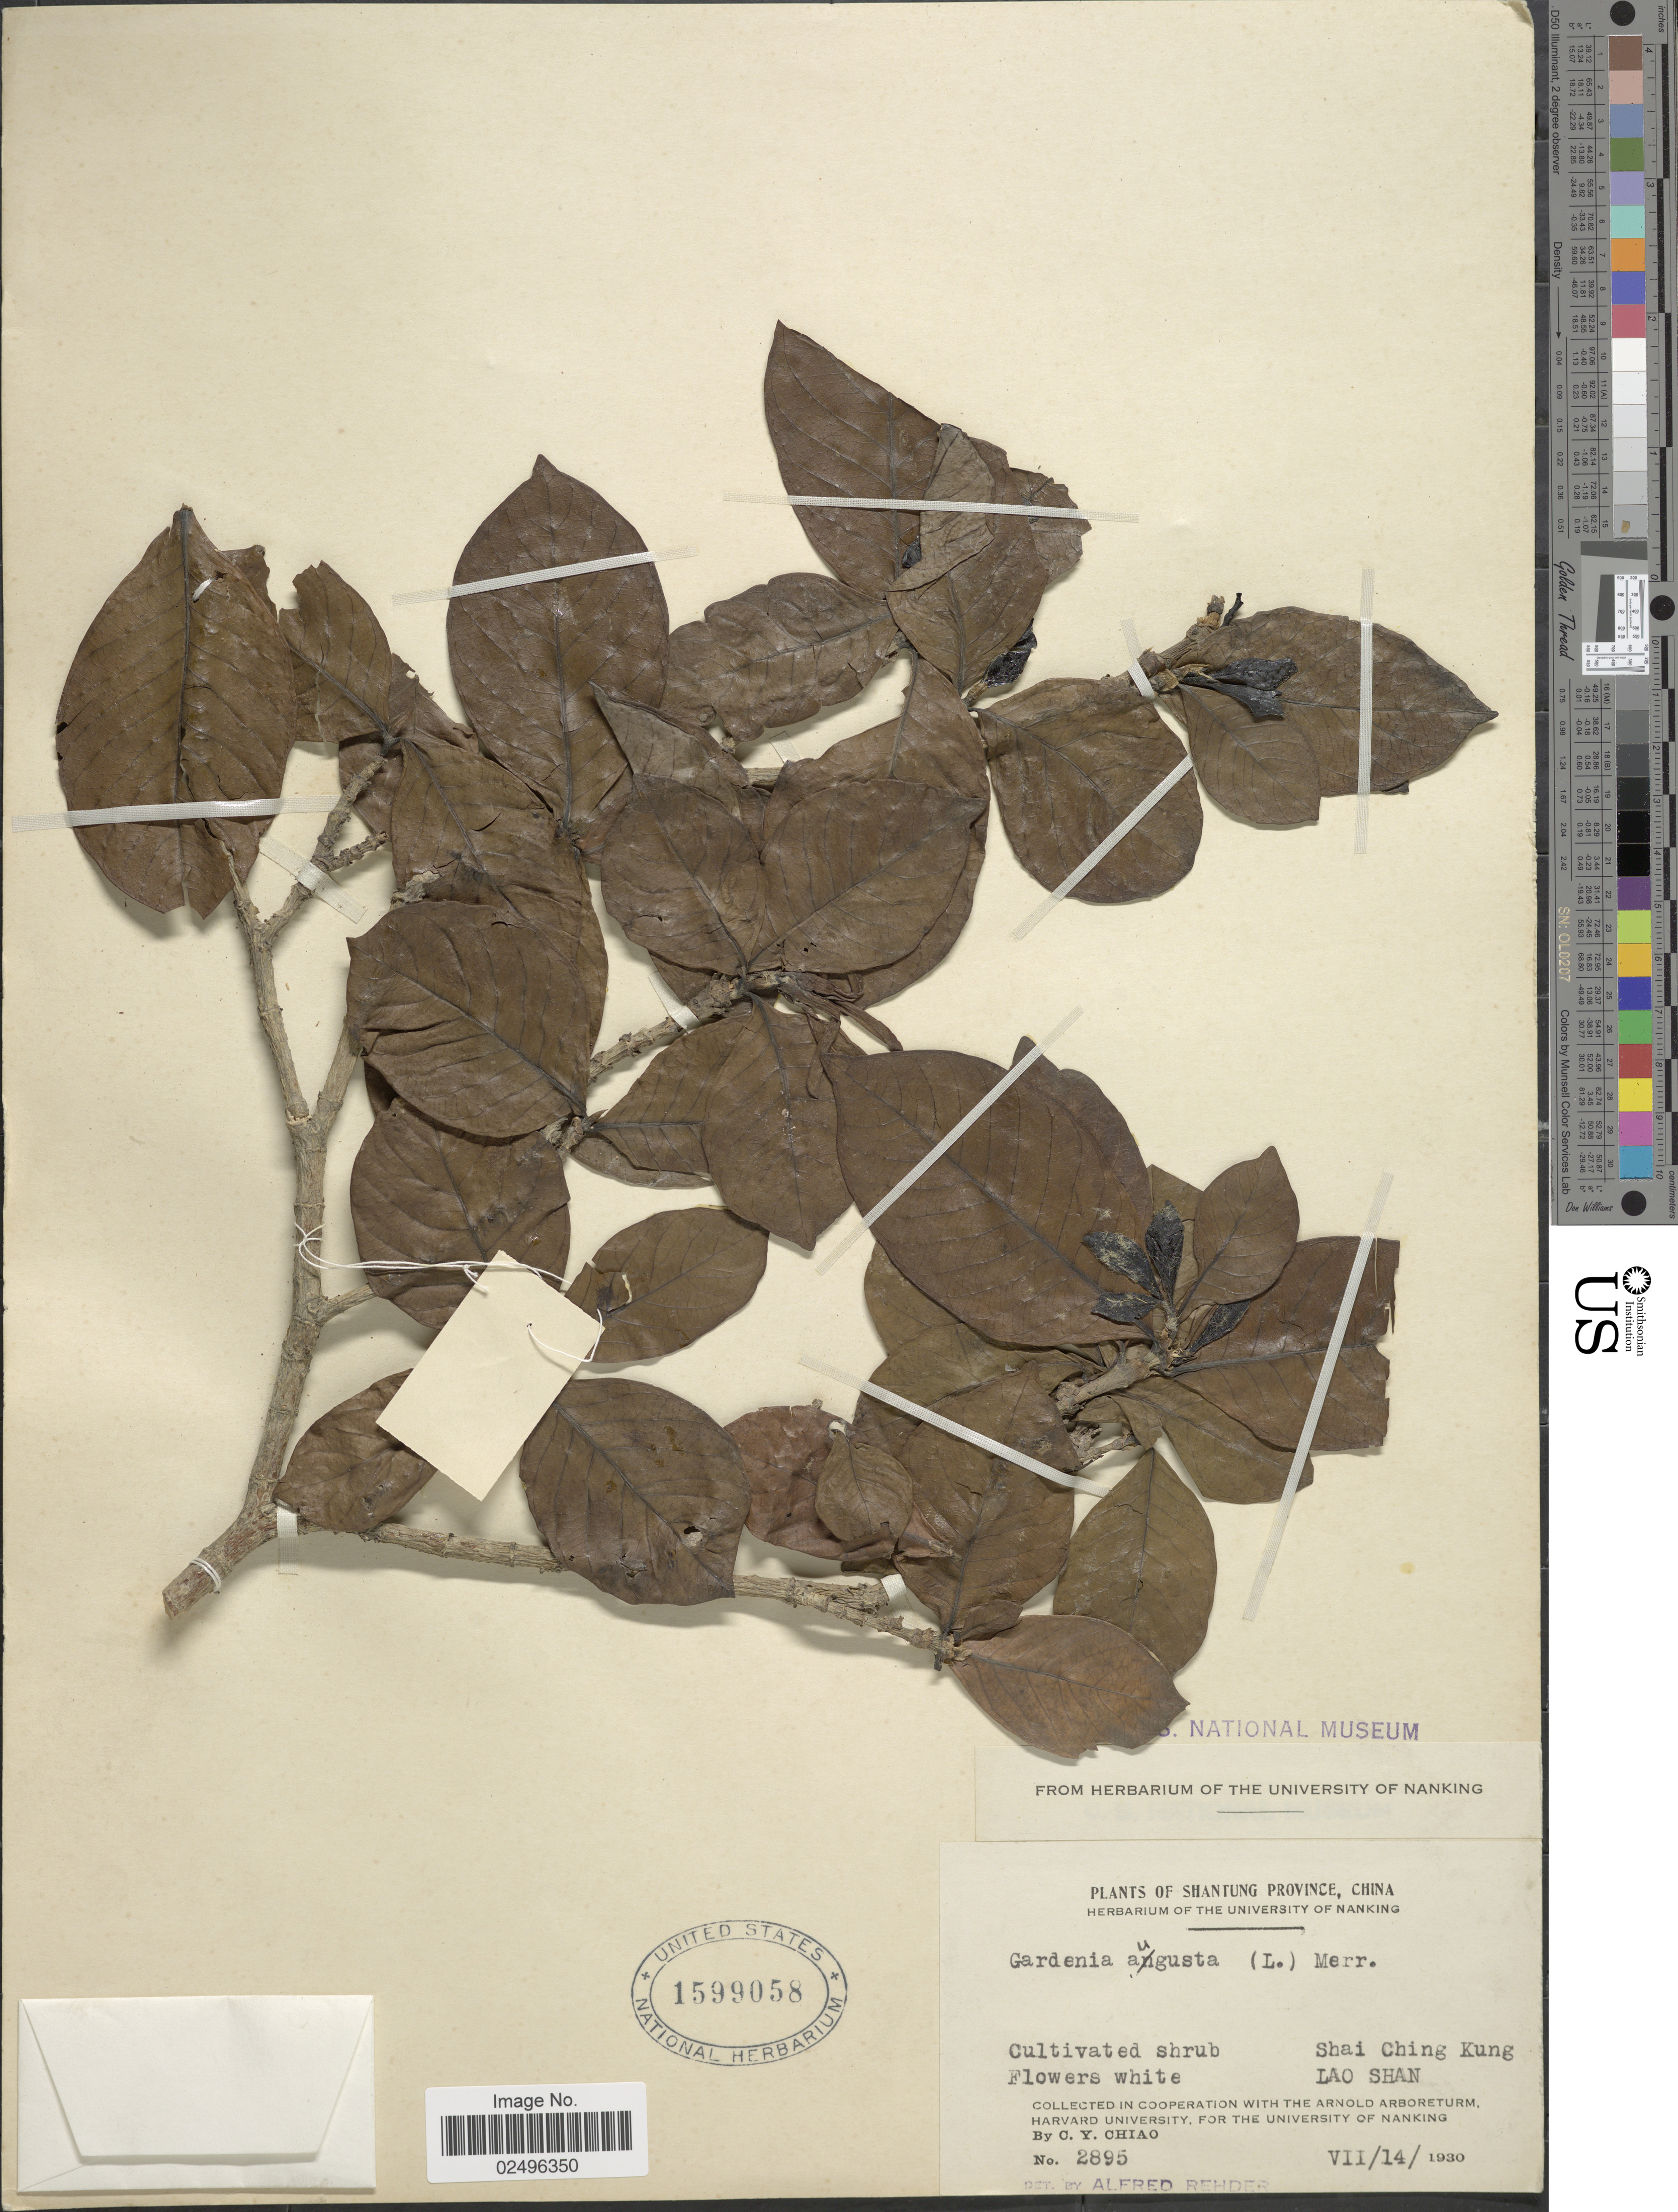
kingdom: Plantae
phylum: Tracheophyta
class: Magnoliopsida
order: Gentianales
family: Rubiaceae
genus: Gardenia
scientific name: Gardenia augusta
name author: (L.) Merr.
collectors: C. Y. Chiao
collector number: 2895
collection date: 1930-07-14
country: China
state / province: Shandong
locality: Shantung Province, Shai Ching Kung, Lao Shan.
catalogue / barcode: US 1599058